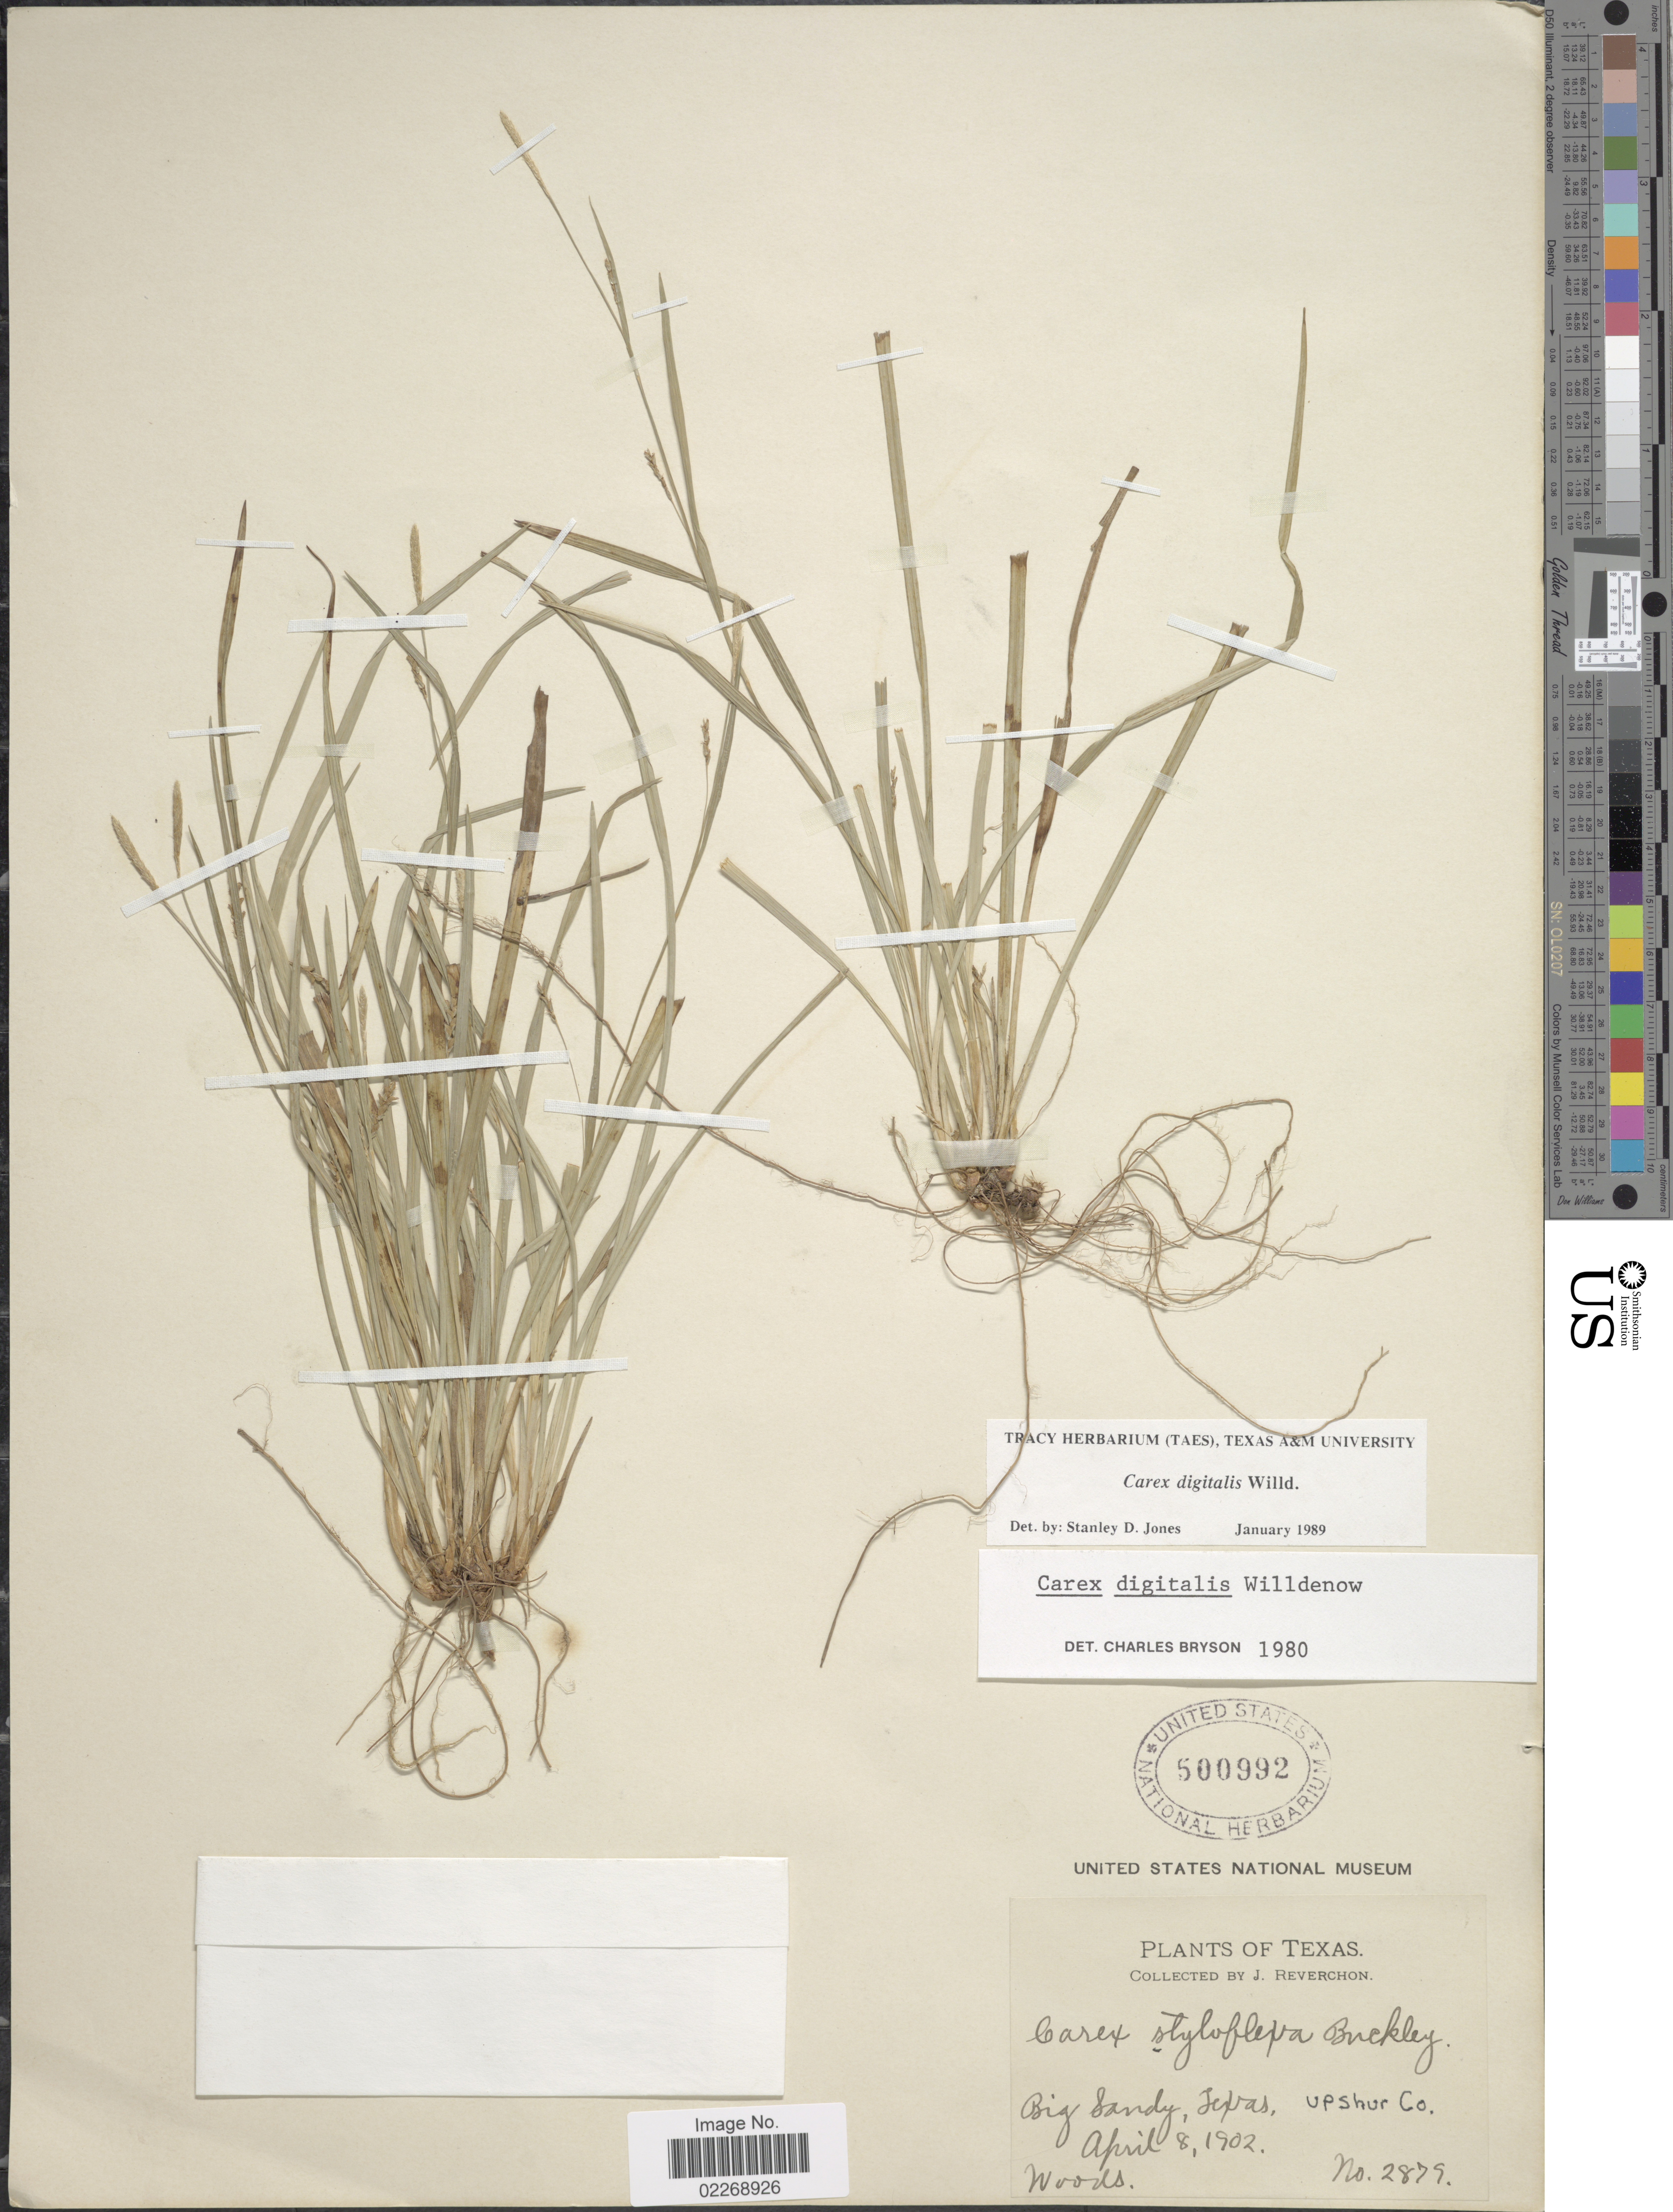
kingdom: Plantae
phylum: Tracheophyta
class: Liliopsida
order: Poales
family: Cyperaceae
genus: Carex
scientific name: Carex digitalis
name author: Willd.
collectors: J. Reverchon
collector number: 2879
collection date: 1902-04-08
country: United States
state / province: Texas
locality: Big sandy, Upshur Co, Woods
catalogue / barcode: US 500992